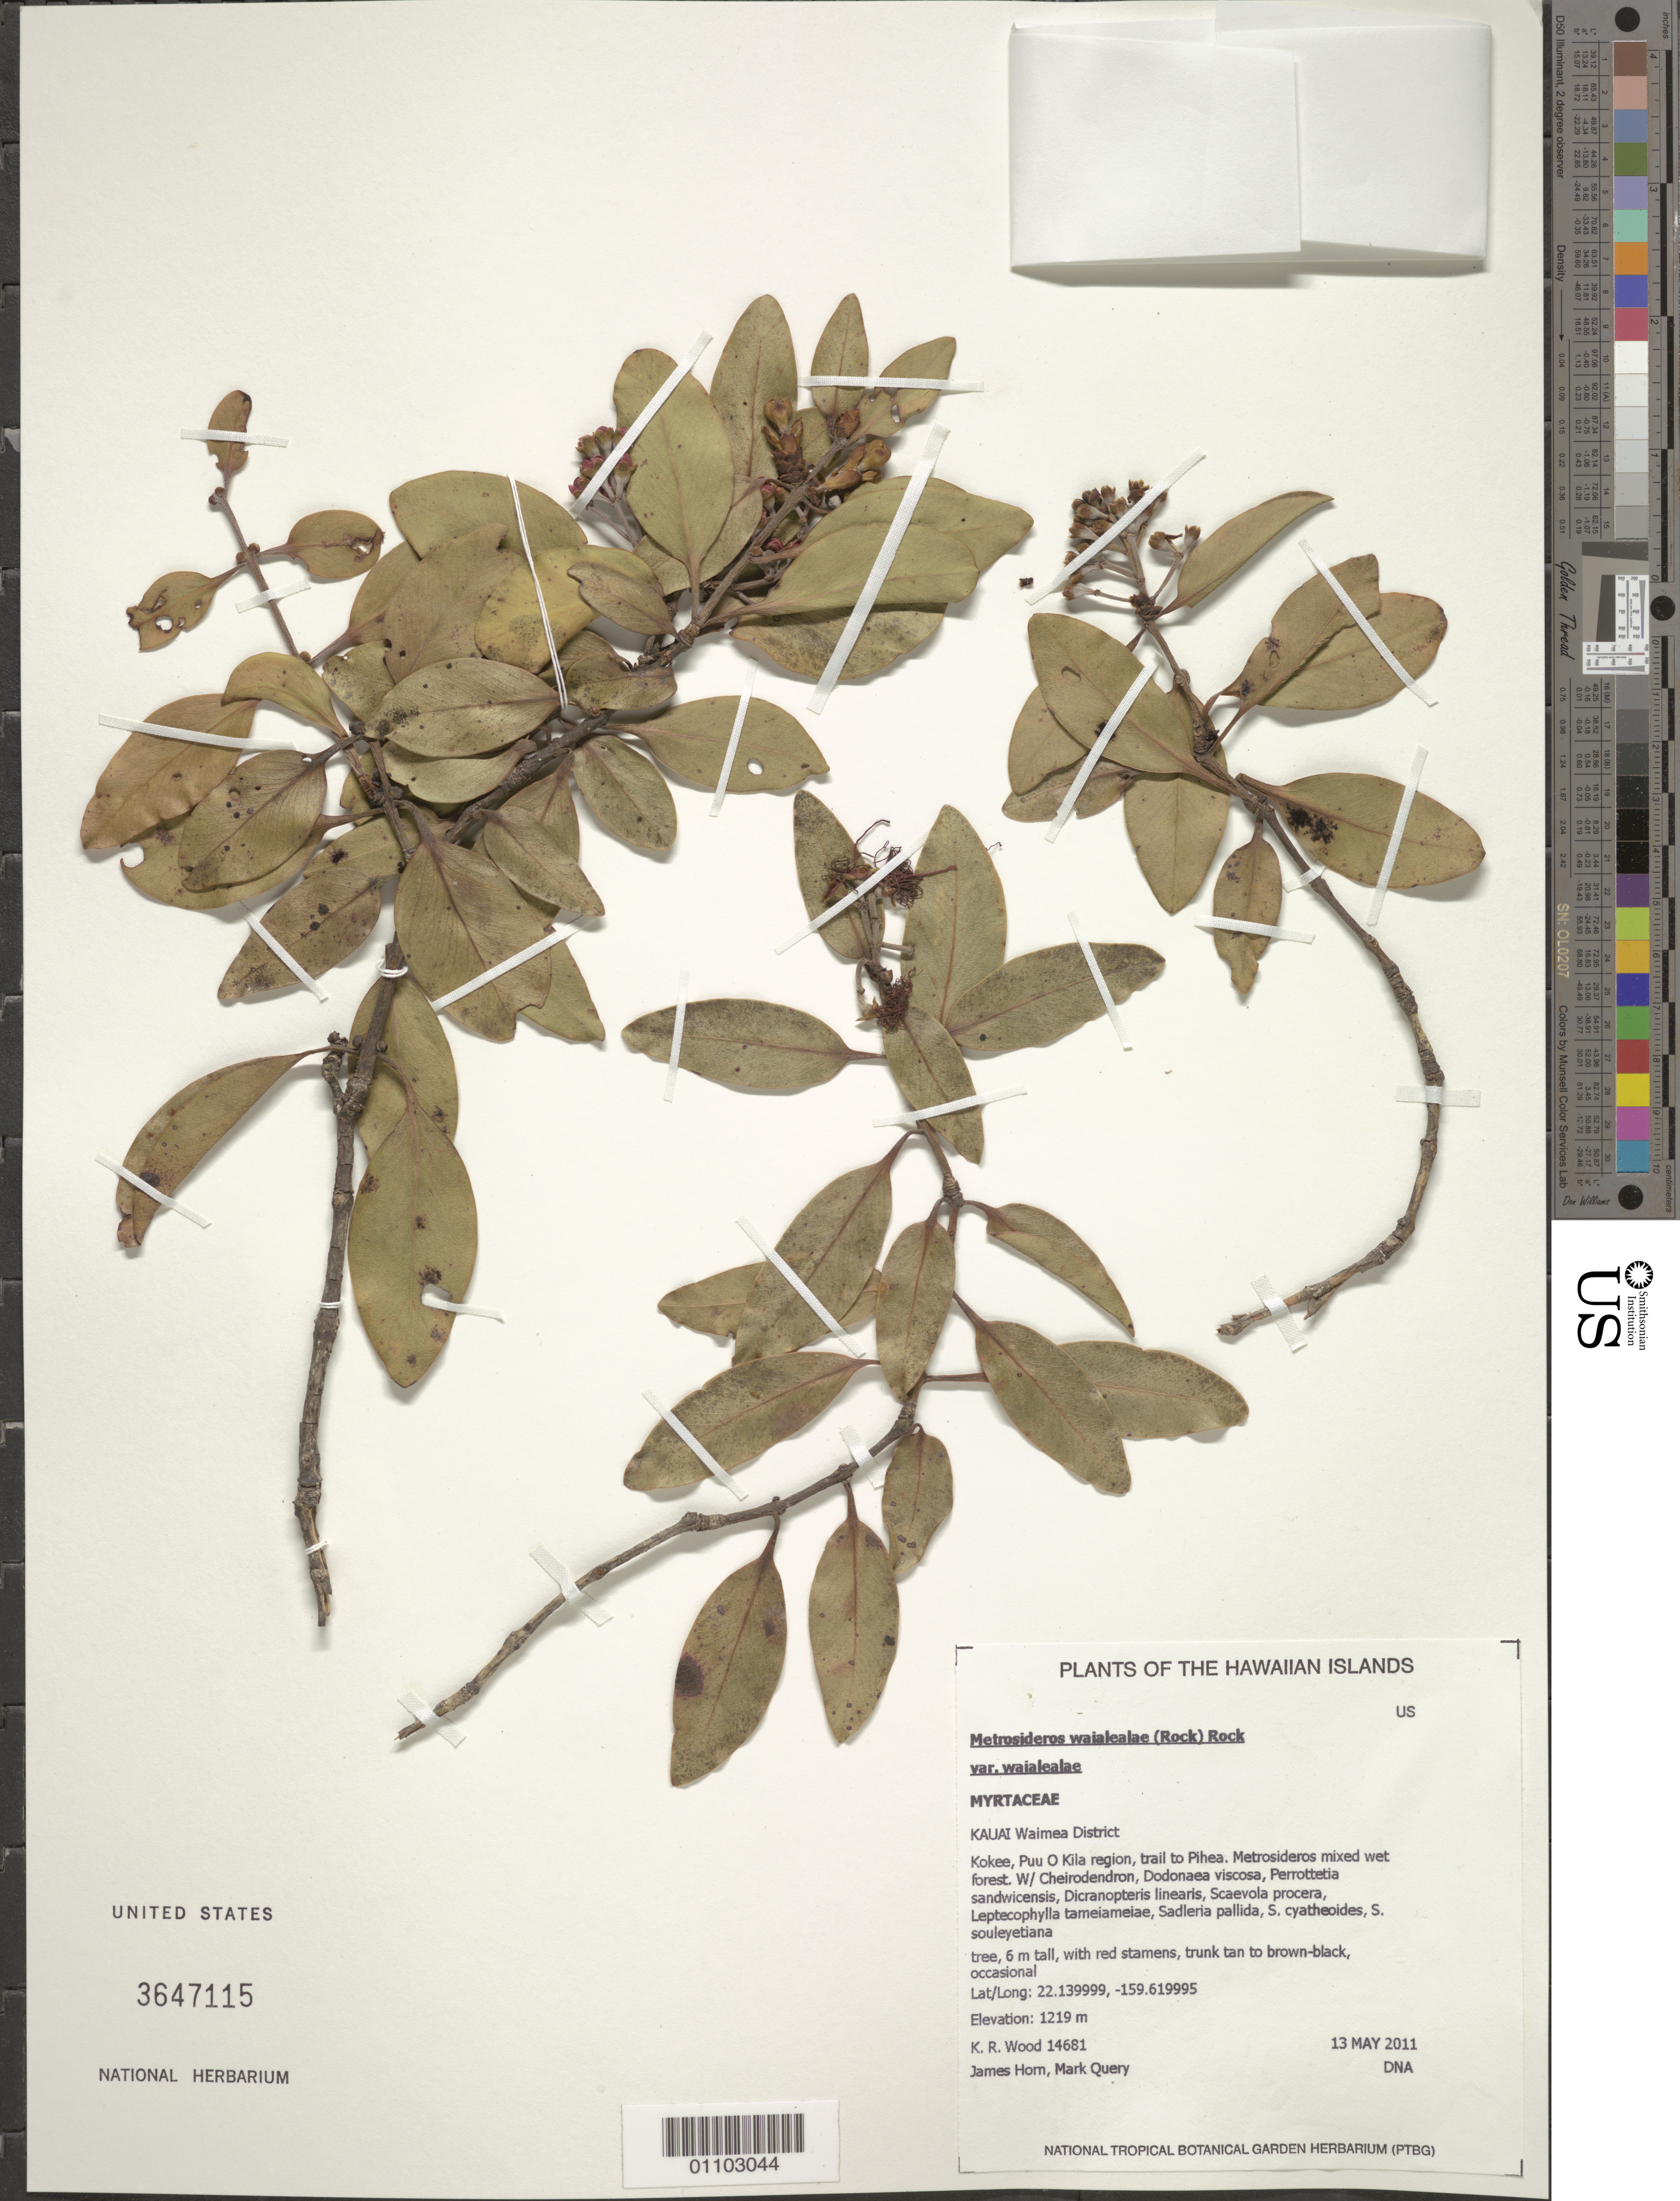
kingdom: Plantae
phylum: Tracheophyta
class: Magnoliopsida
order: Myrtales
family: Myrtaceae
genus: Metrosideros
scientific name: Metrosideros waialealae var. waialealae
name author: (Rock) Rock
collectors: K. R. Wood, J. Horn & M. Query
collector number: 14681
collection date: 2011-05-13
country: United States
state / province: Hawaii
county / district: Kauai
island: Kaua'i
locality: Waimea District, Alakai, first bog ca. 1k west of Kilohana.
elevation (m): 1219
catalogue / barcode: US 3647115